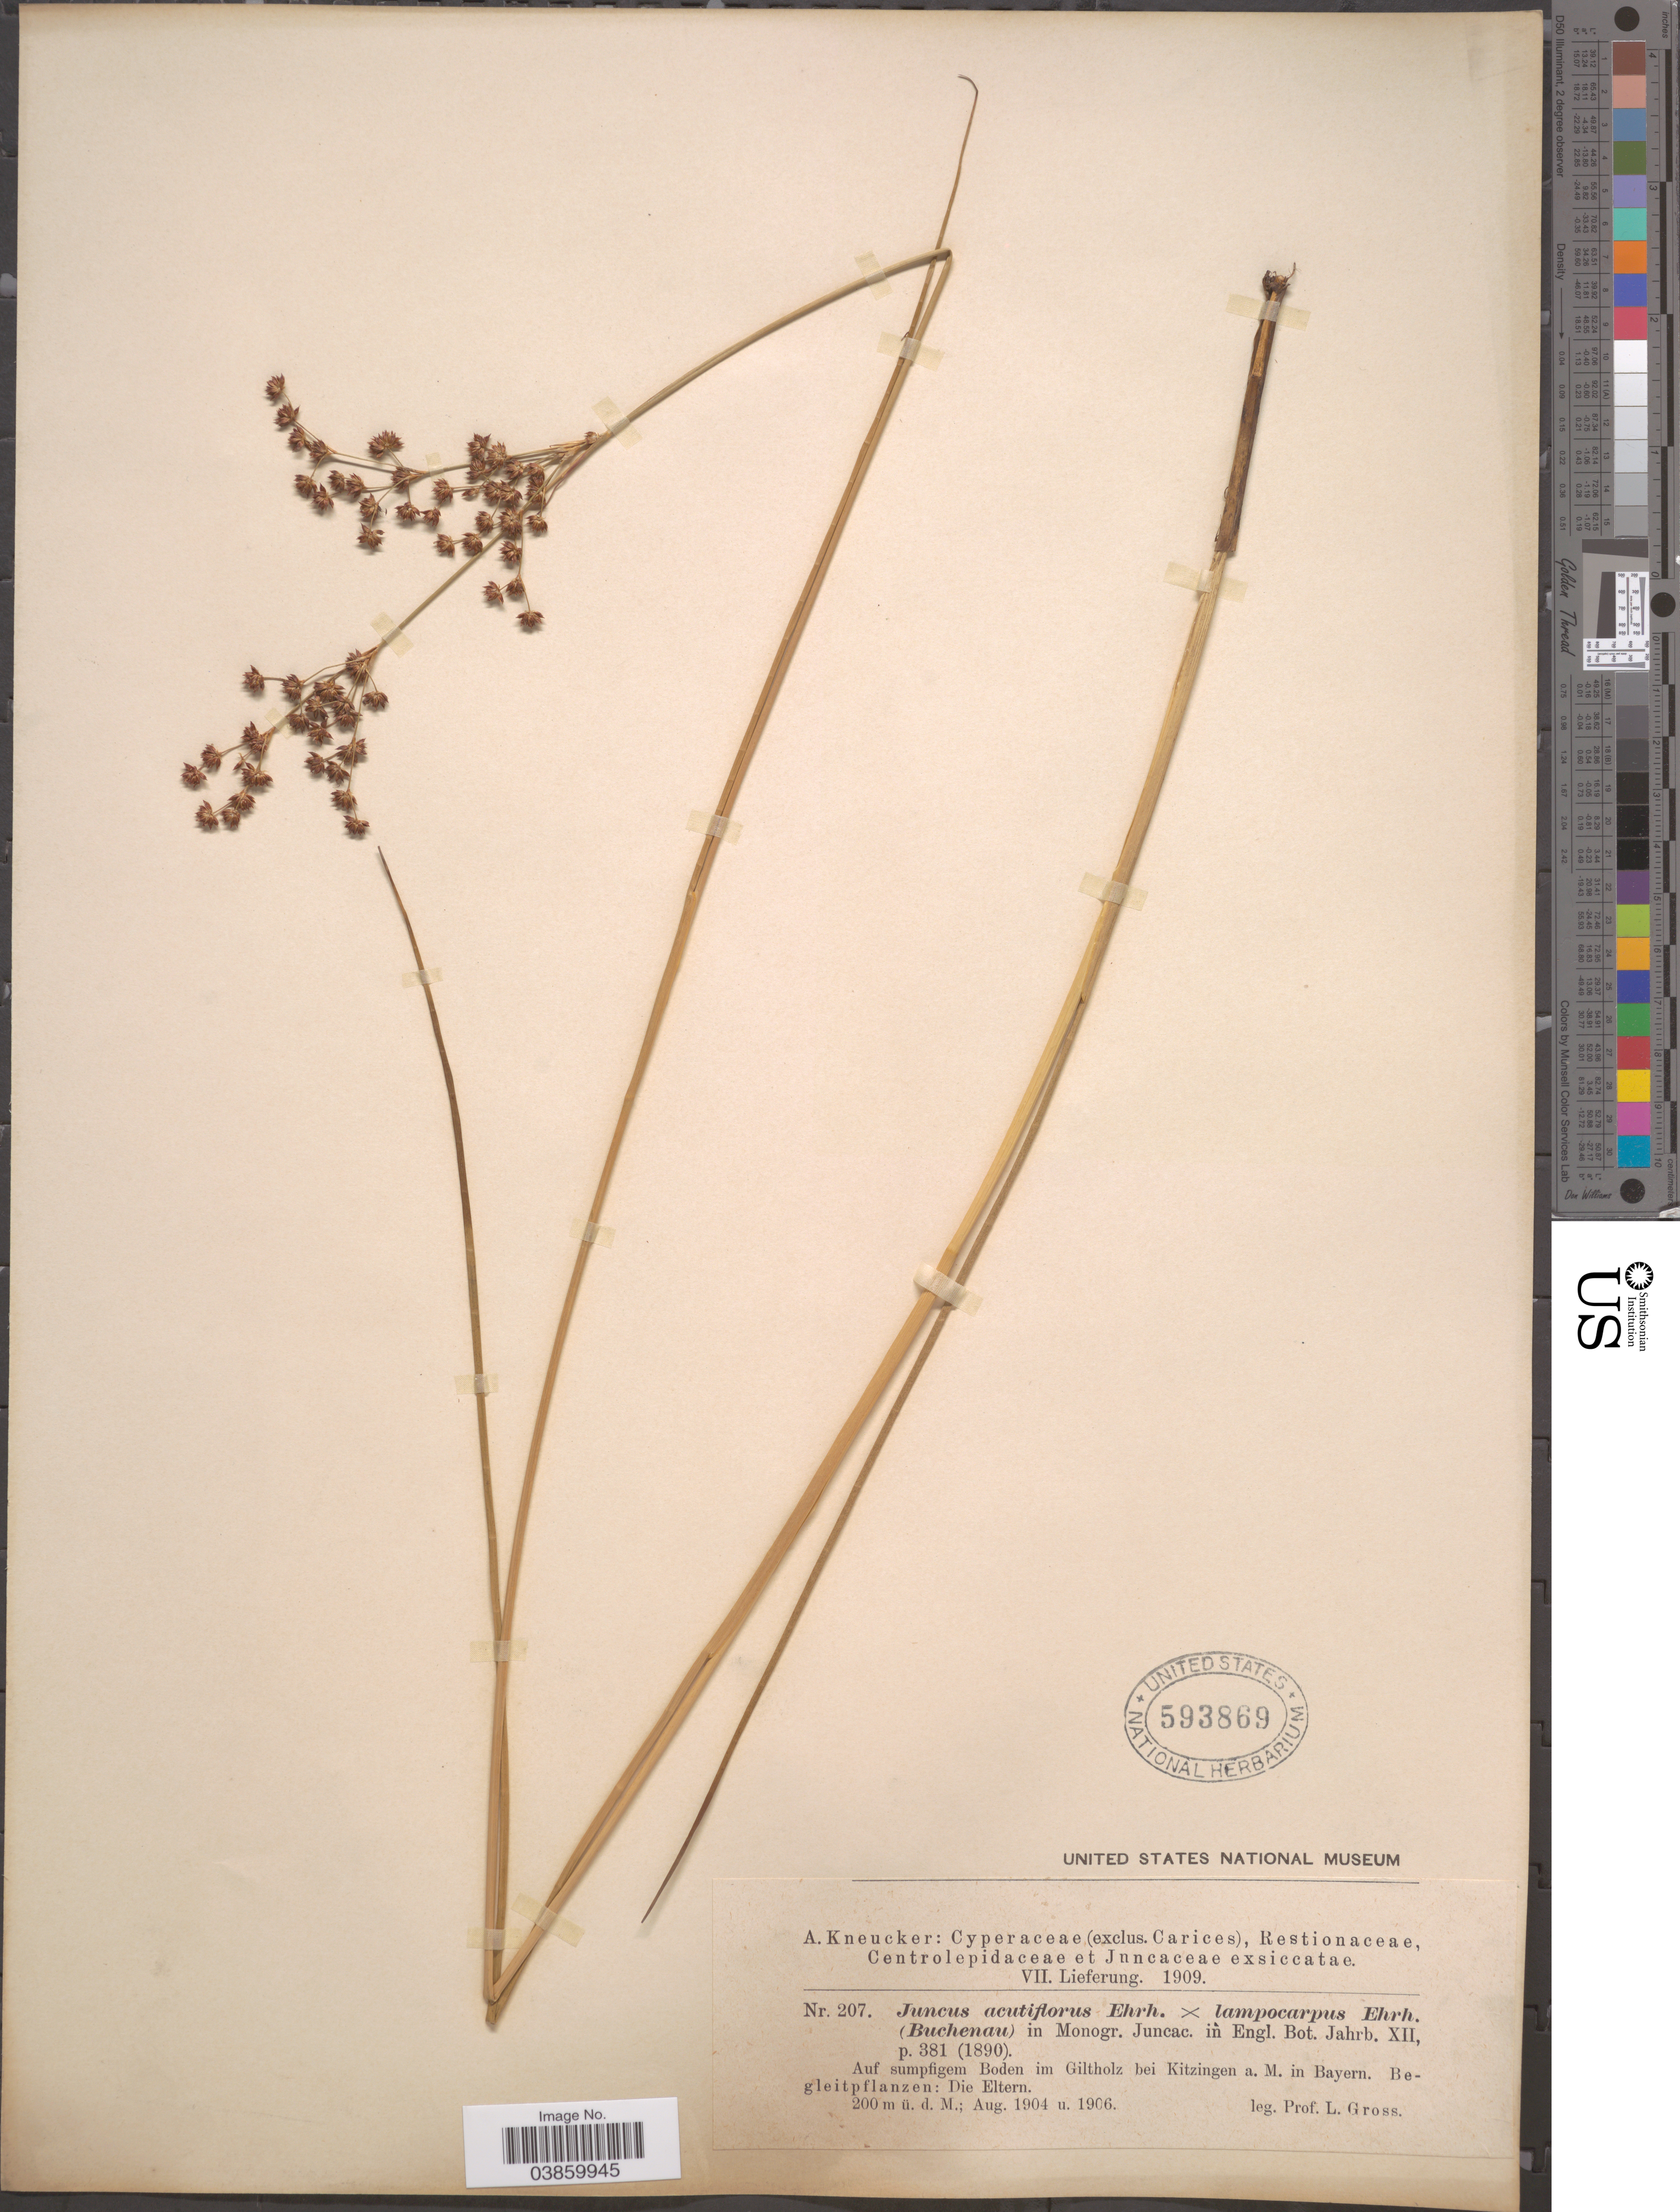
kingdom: Plantae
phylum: Tracheophyta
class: Liliopsida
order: Poales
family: Juncaceae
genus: Juncus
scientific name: Juncus acutiflorus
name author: Ehrh. ex Hoffm.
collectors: L. Gross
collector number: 207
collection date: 1904-08/1906-08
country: Germany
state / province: Bayern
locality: Auf sumpfigem Boden im Giltholz bei Kitzingen a. M. in Bayern.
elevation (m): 200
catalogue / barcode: US 593869